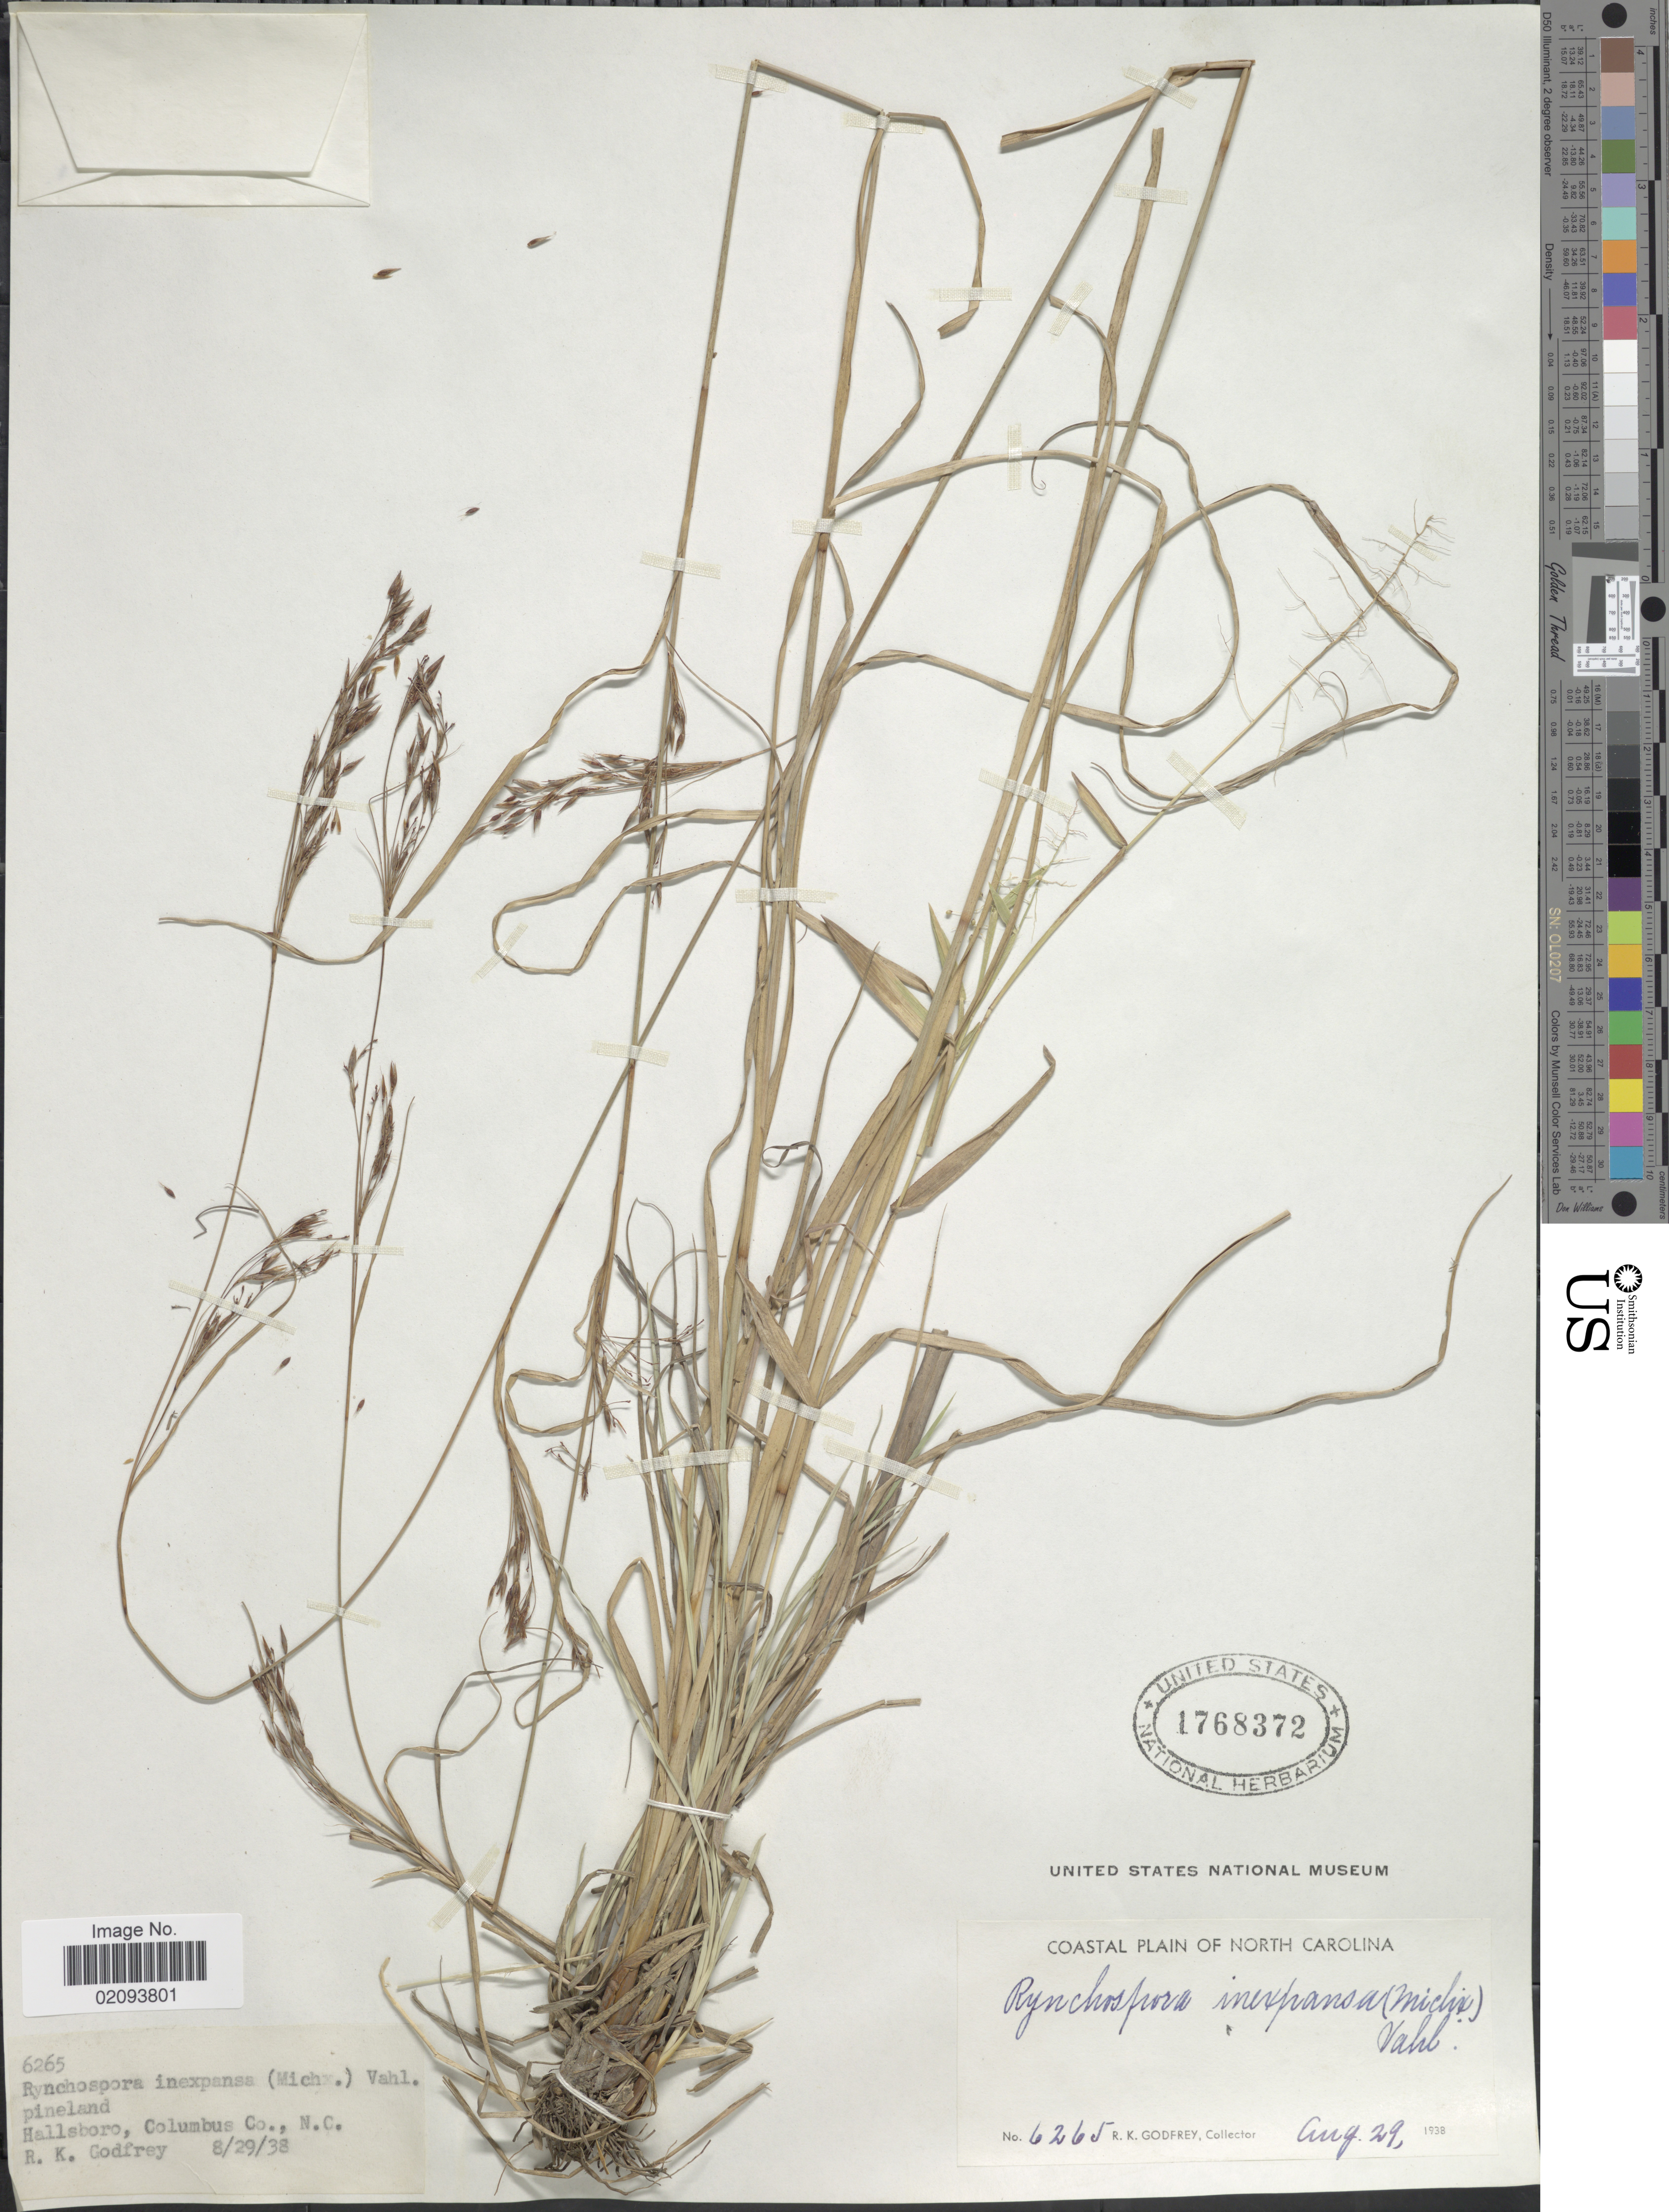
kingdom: Plantae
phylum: Tracheophyta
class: Liliopsida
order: Poales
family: Cyperaceae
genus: Rhynchospora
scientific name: Rhynchospora inexpansa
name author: (Michx.) Vahl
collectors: R. K. Godfrey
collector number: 6265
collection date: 1938-08-29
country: United States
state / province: North Carolina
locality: Coastal Plain of North Carolina. Pineland, Hallsboro, Columbus Co.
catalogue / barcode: US 1768372